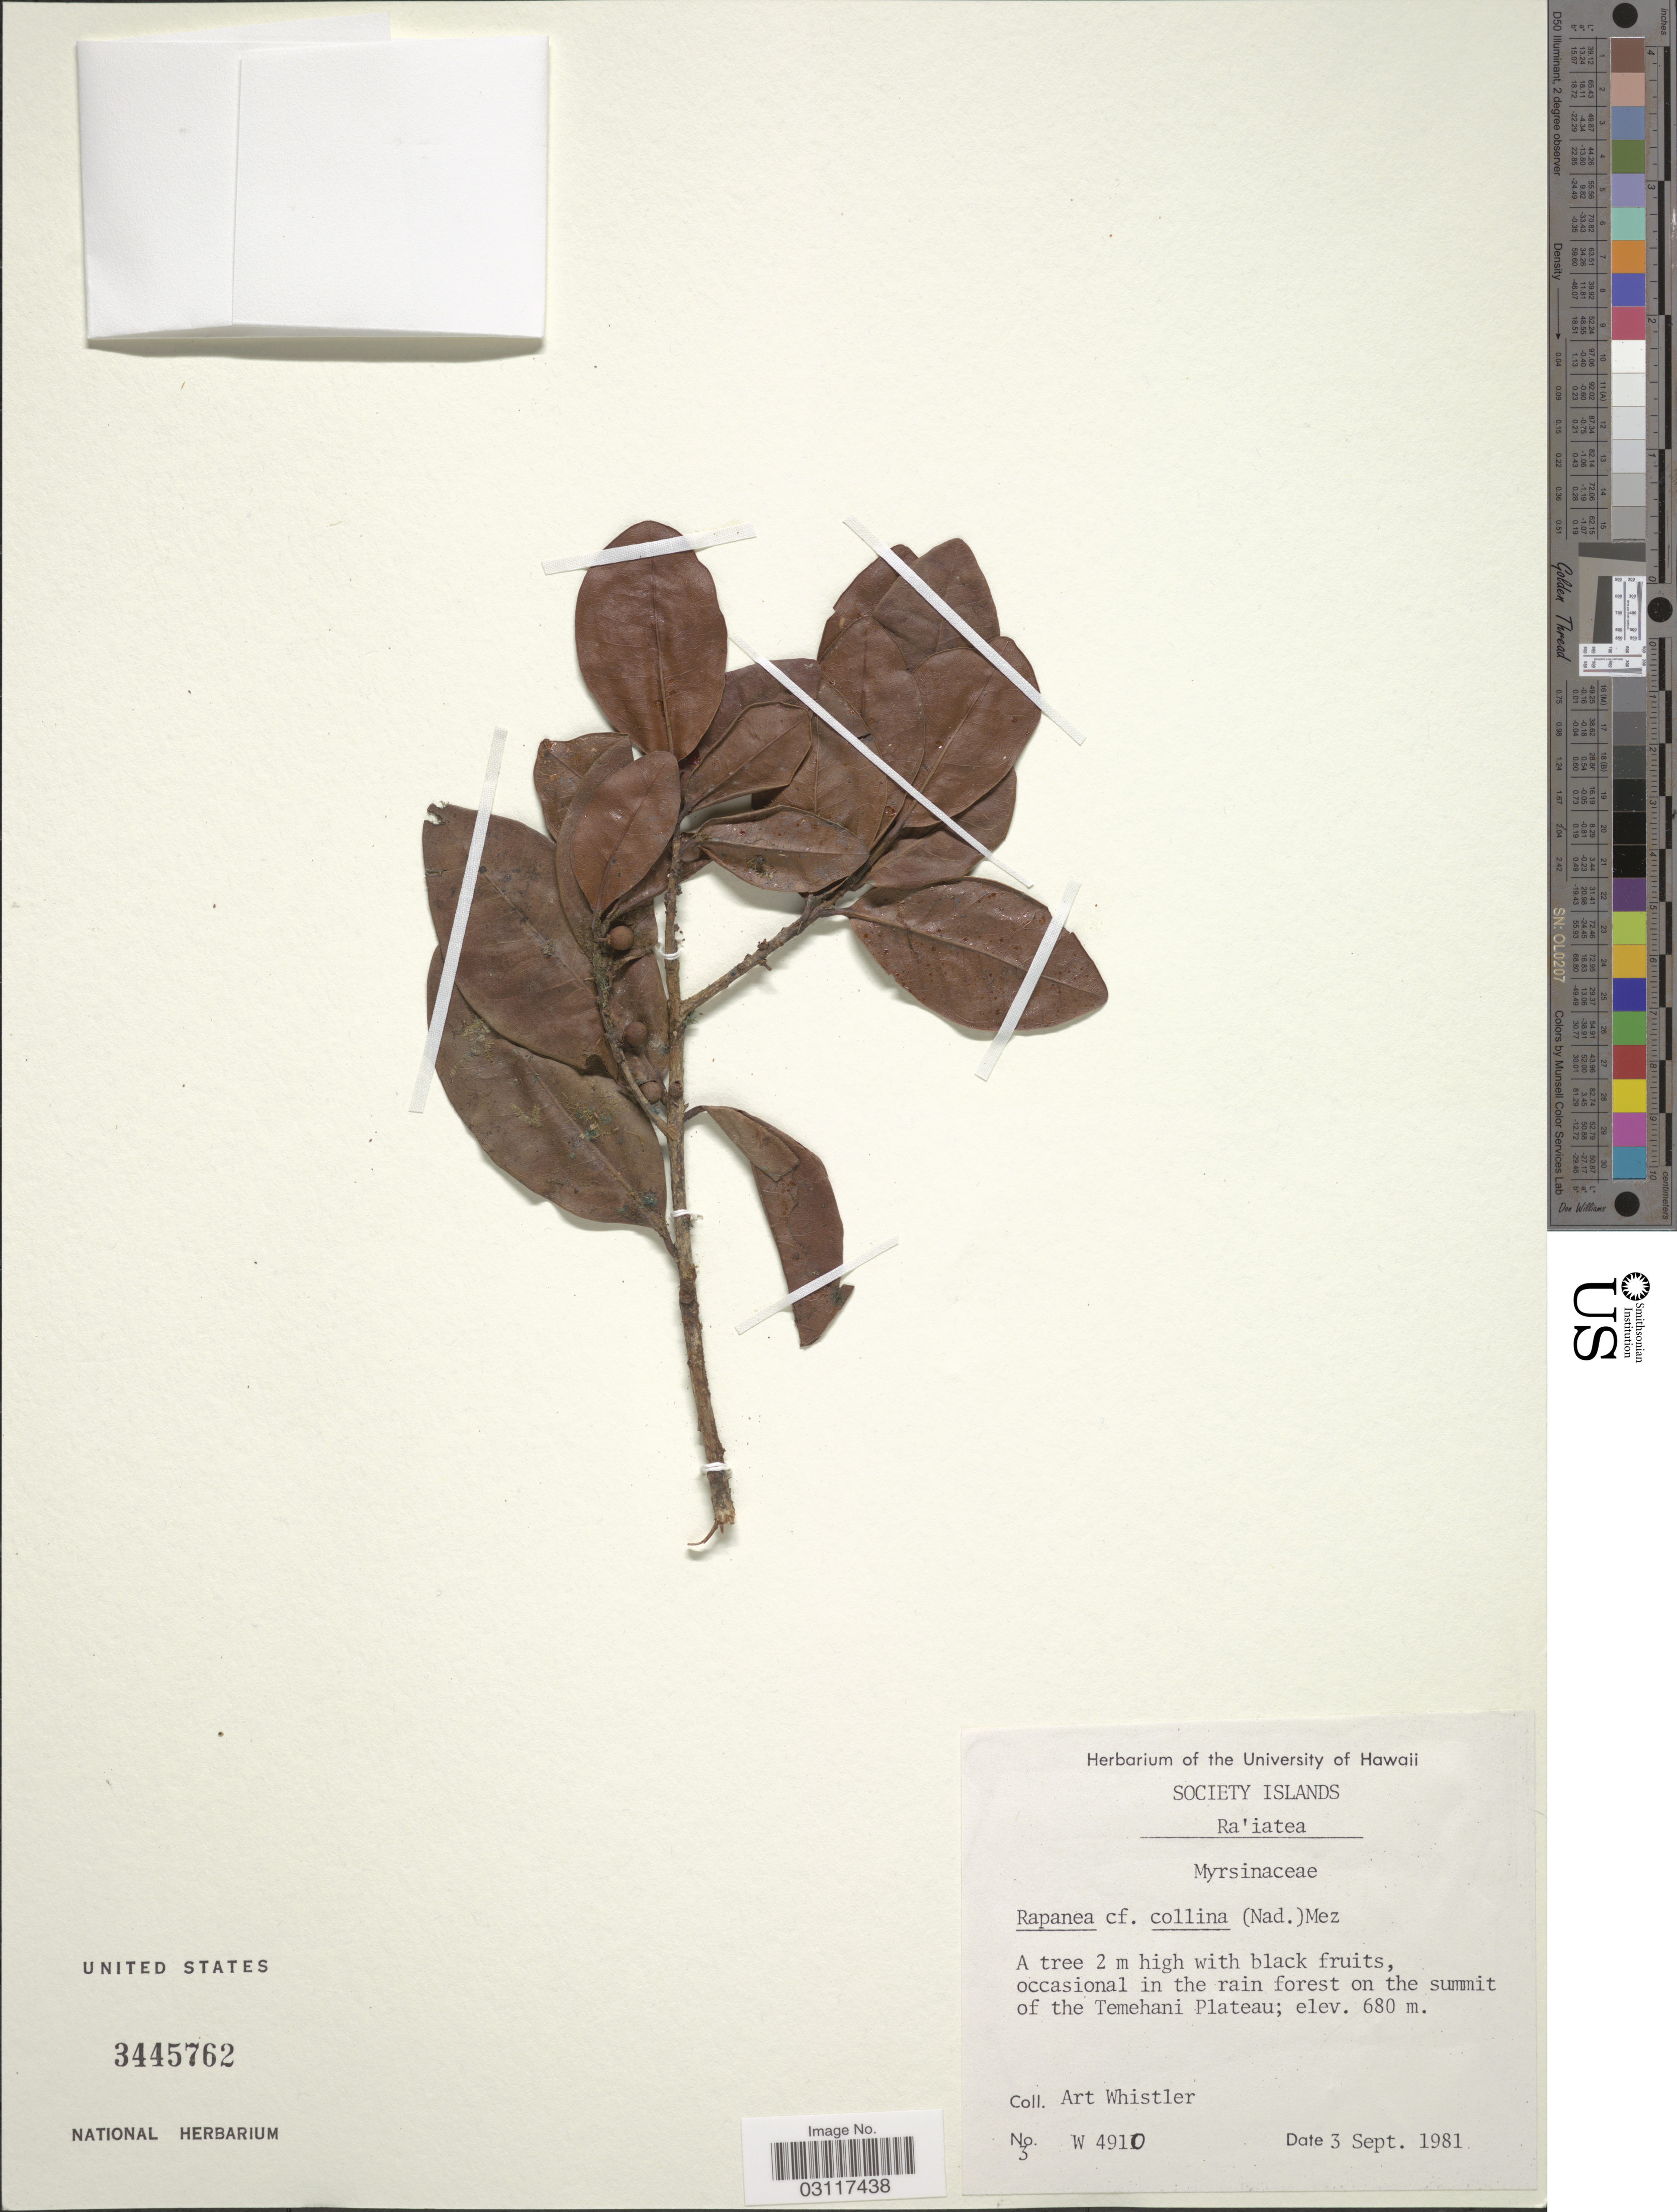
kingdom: Plantae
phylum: Tracheophyta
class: Magnoliopsida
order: Ericales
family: Primulaceae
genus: Myrsine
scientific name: Myrsine collina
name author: Nadeaud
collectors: A. Whistler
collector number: W 4910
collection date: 1981-09-03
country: French Polynesia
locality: Society Islands, Ra'iatea, on the summit of the Temehani Plateau.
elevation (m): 680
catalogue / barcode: US 3445762